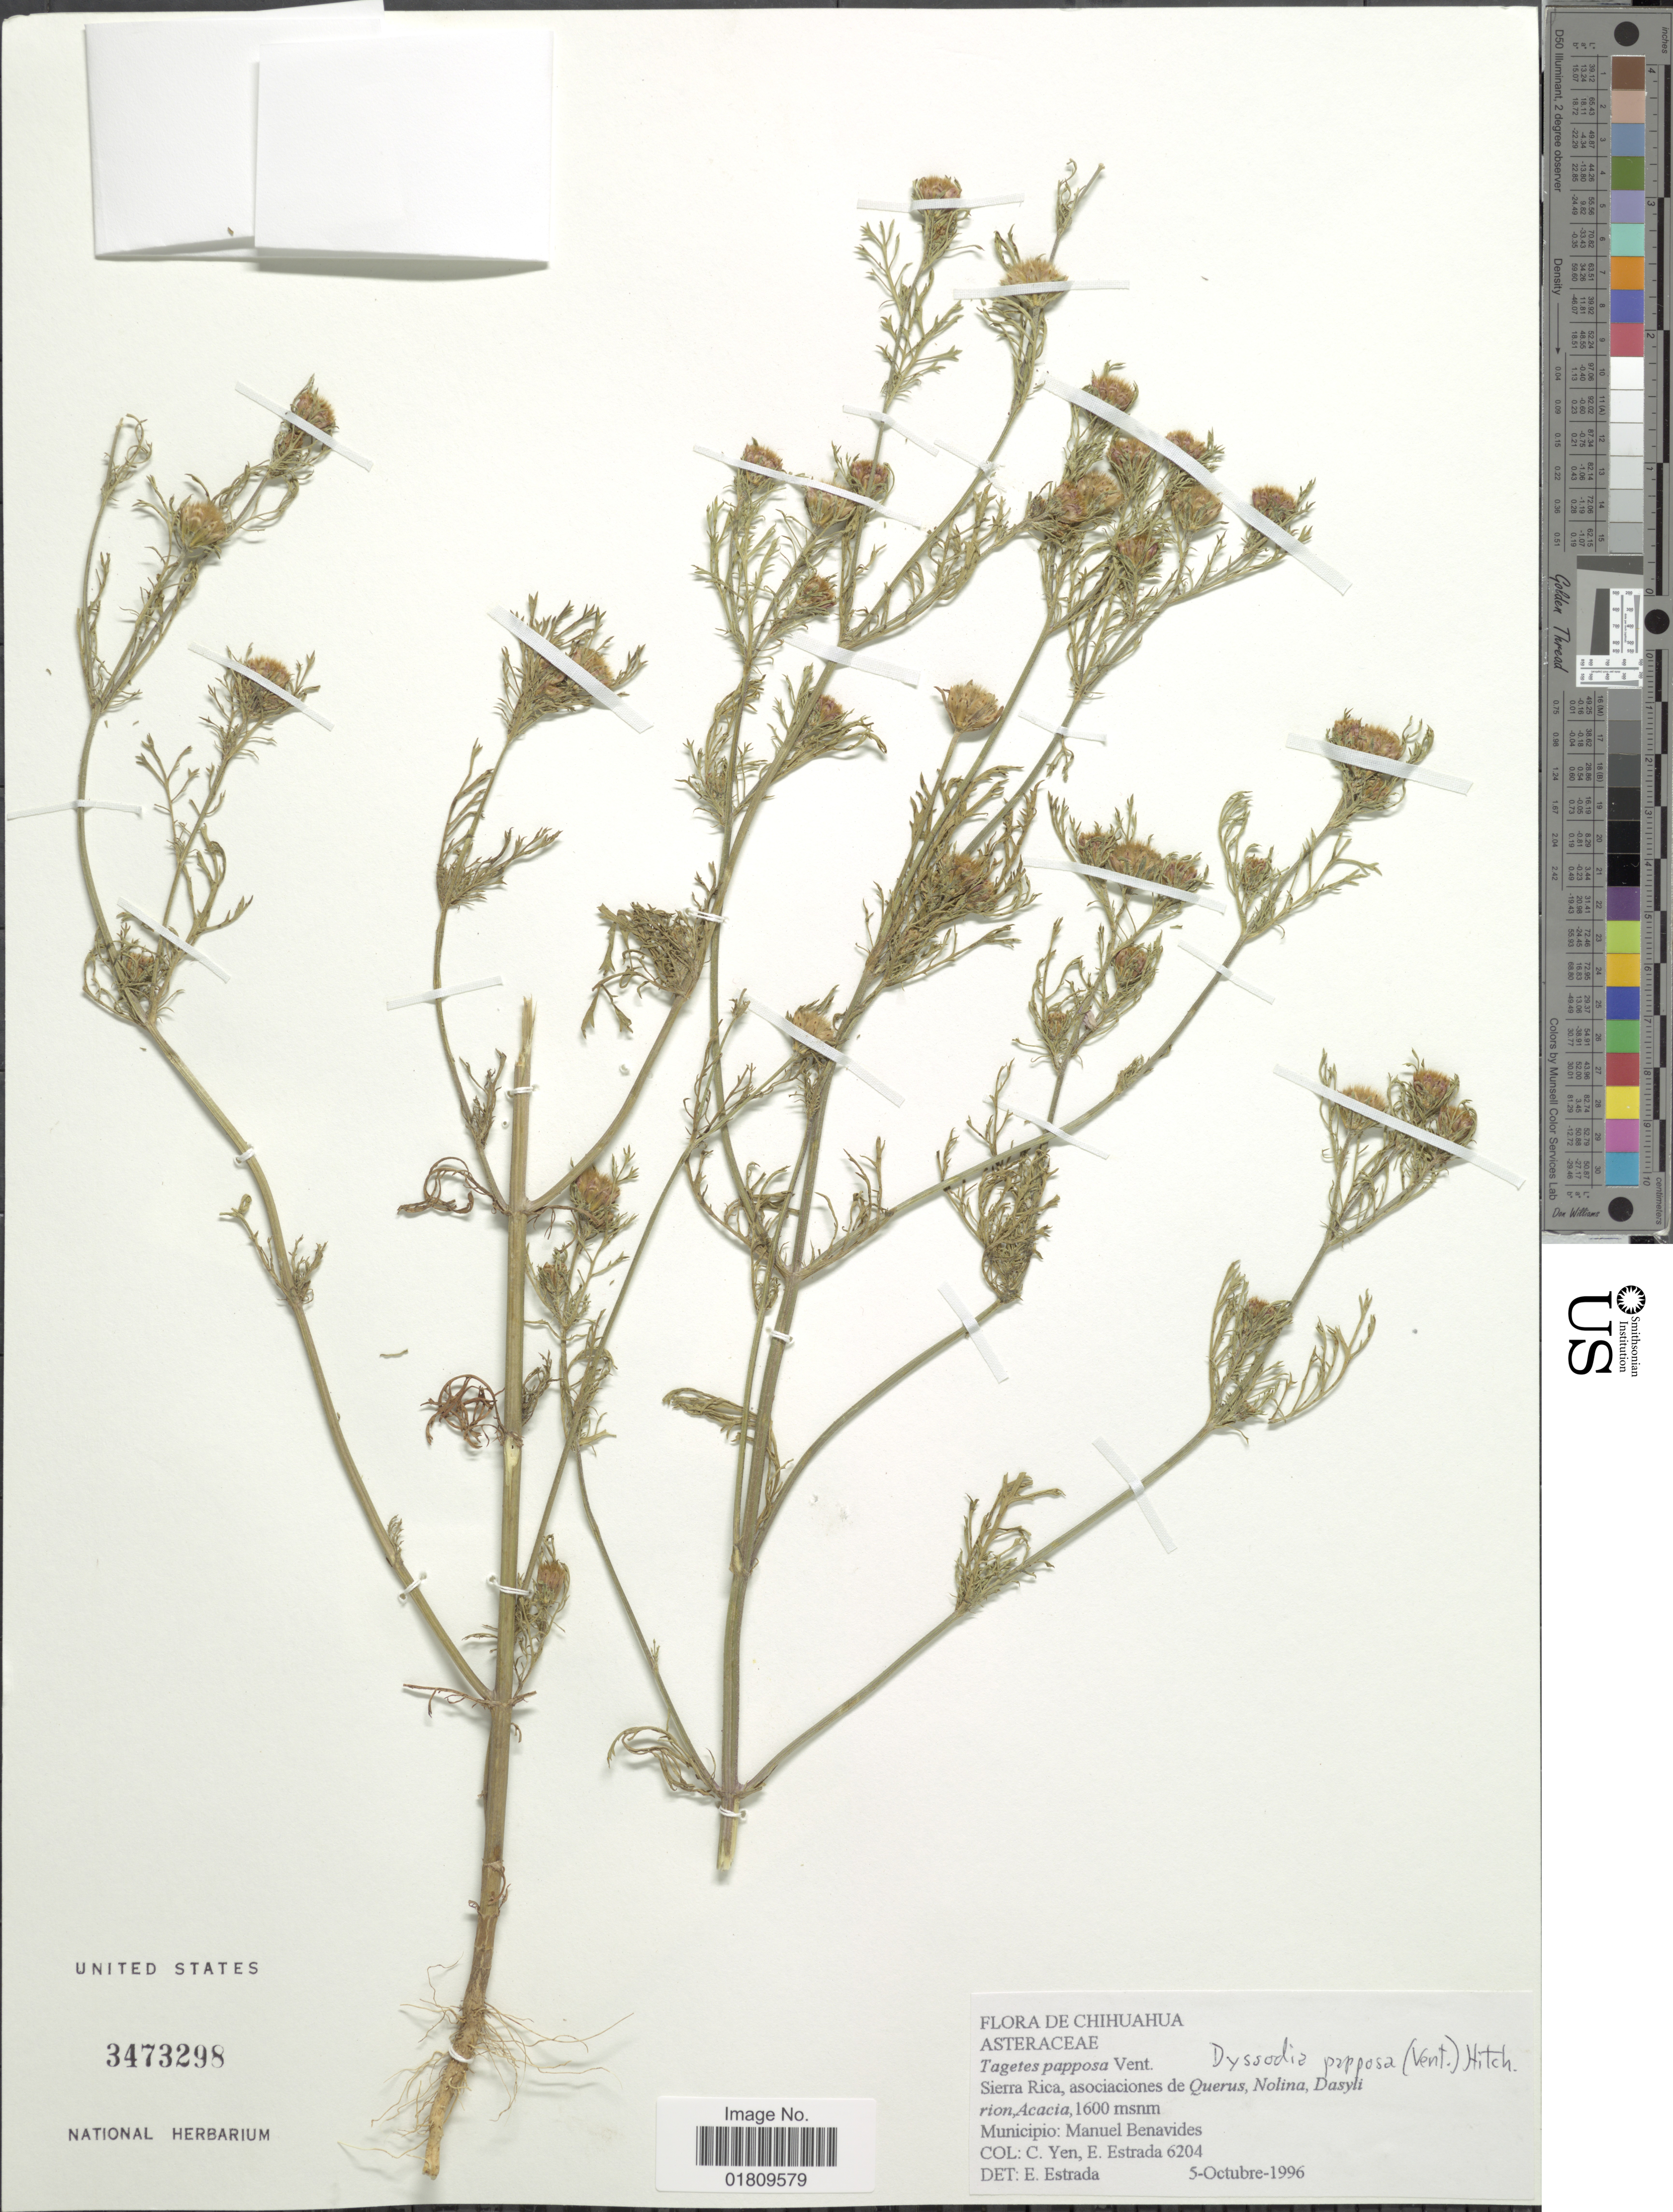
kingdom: Plantae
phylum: Tracheophyta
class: Magnoliopsida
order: Asterales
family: Asteraceae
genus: Dyssodia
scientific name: Dyssodia papposa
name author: (Vent.) Hitchc.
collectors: C. Yen & E. Estrada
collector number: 6204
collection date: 1996-10-05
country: Mexico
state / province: Chihuahua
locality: Sierra Rica, asociaciones de Querus, Nolina, Dasyli, rion, Acacia, Municipio: Manuel Benavides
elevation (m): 1600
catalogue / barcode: US 3473298